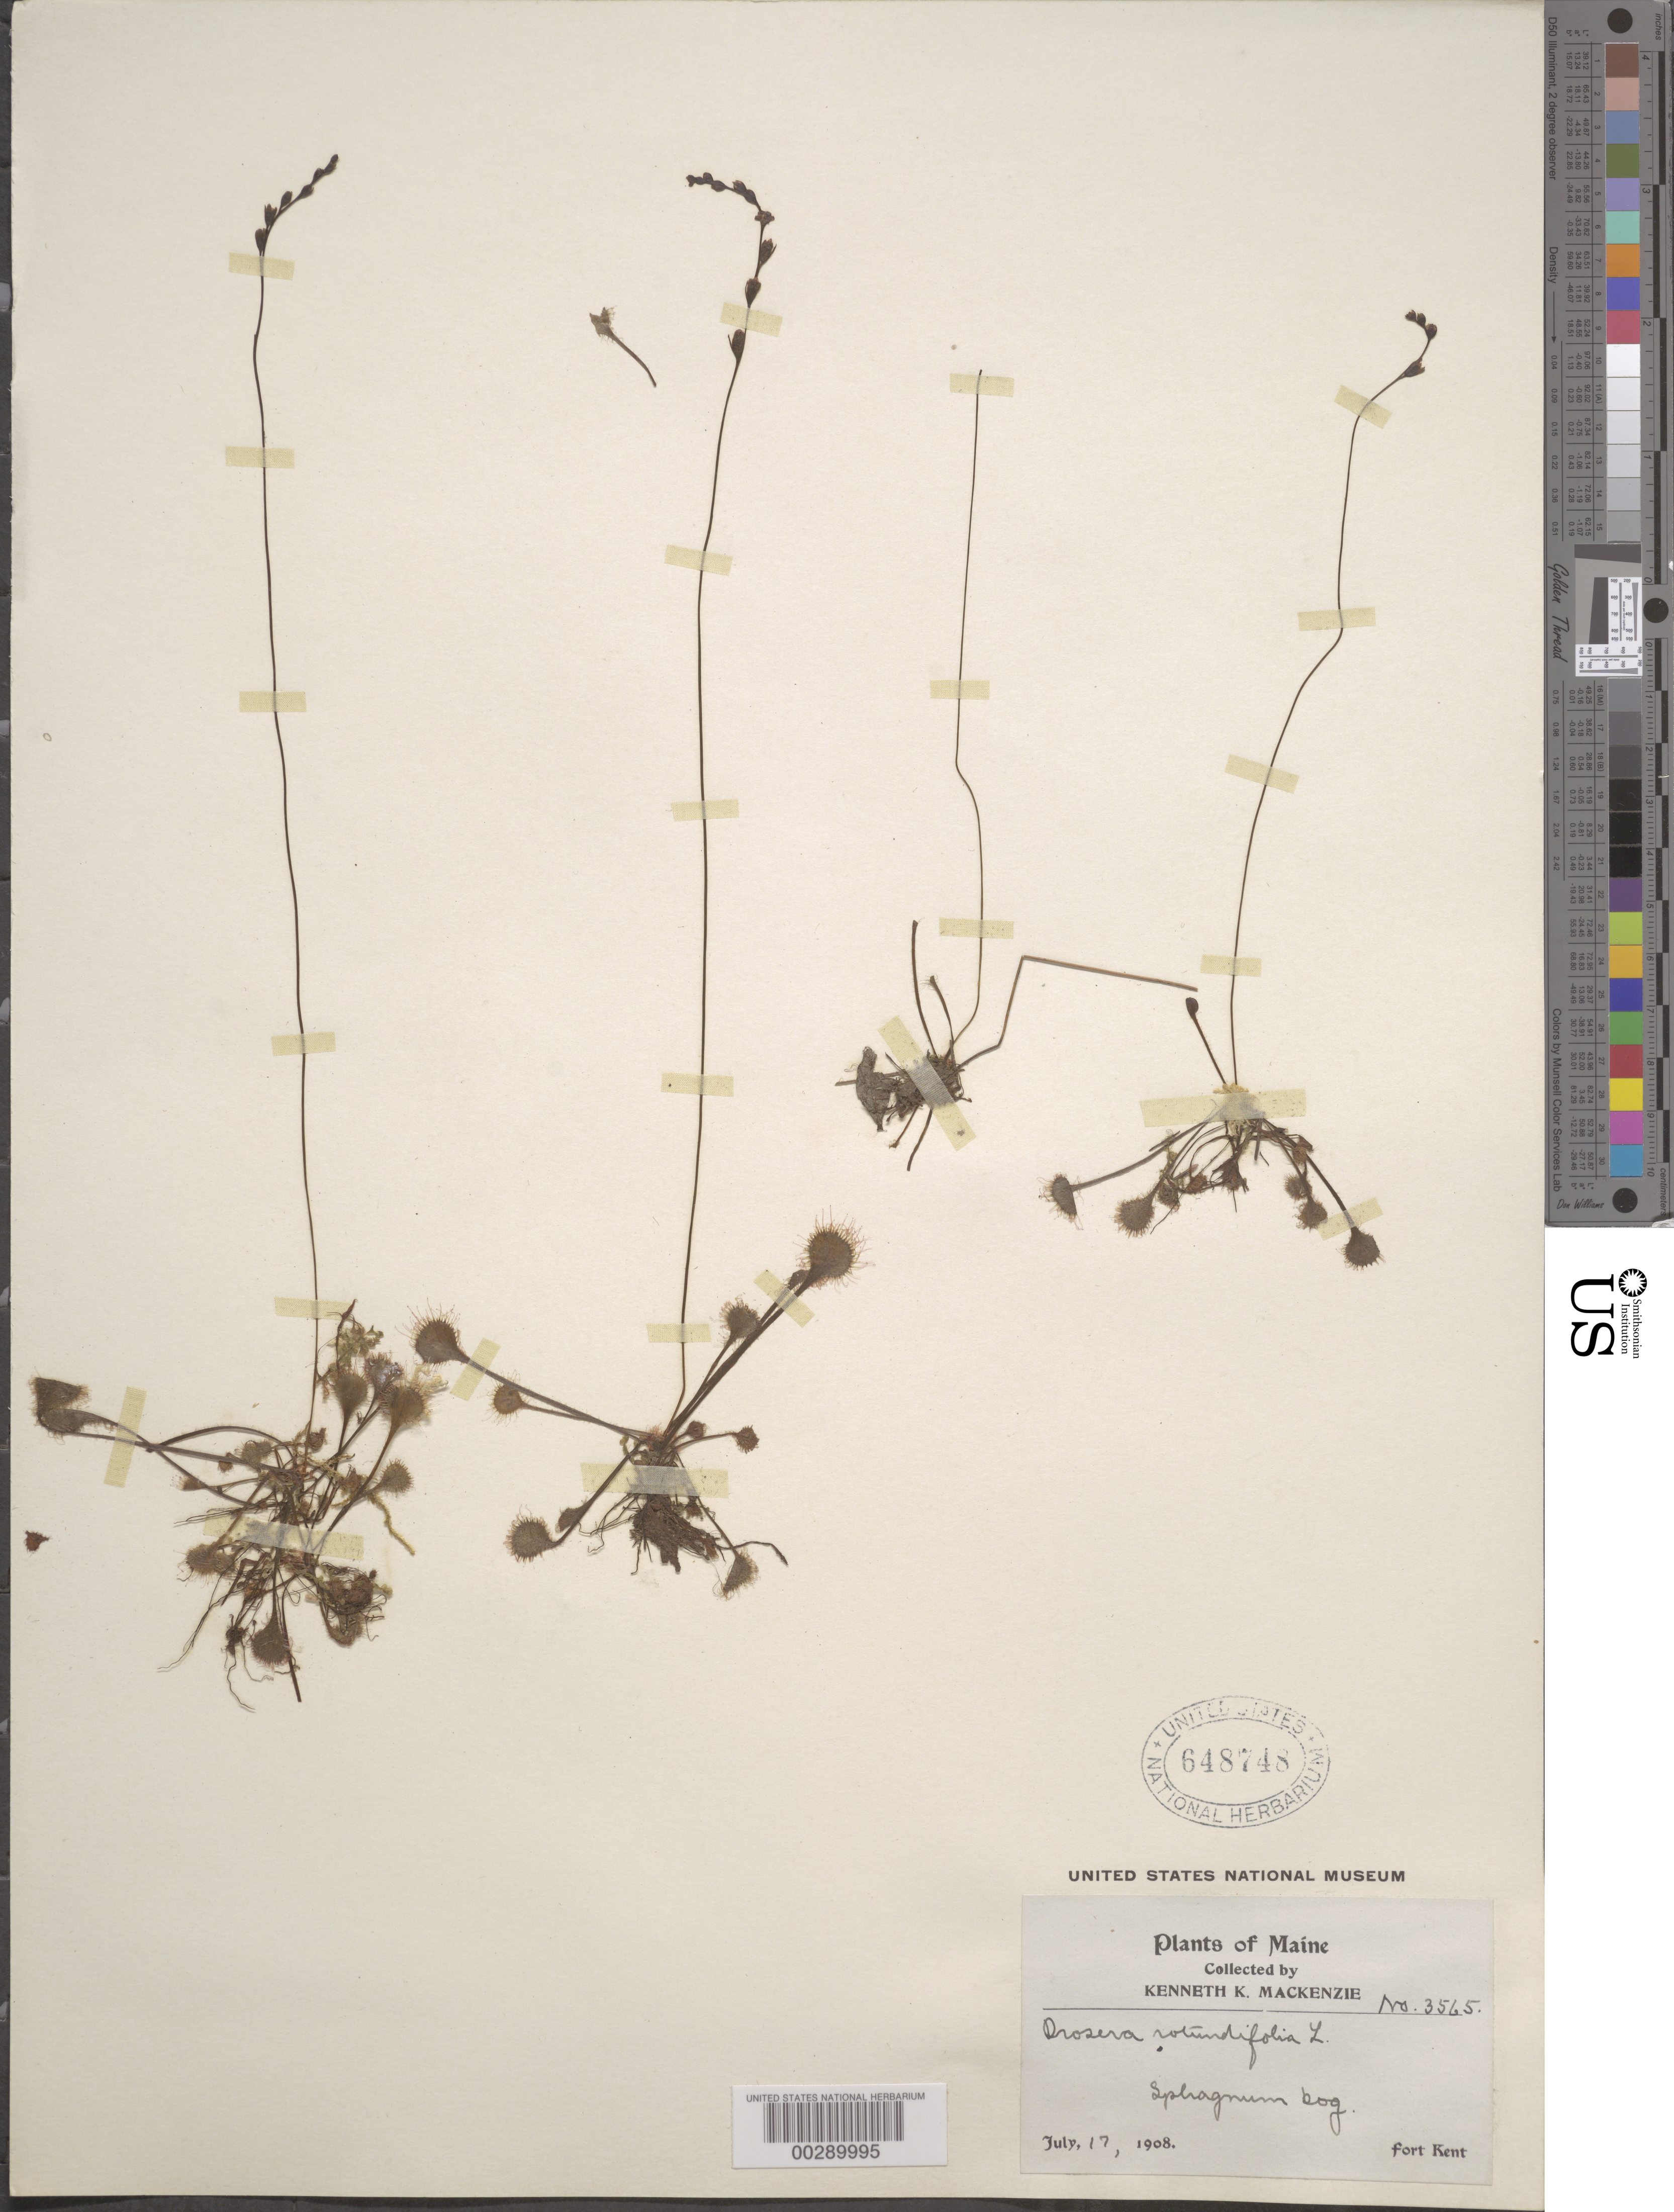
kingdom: Plantae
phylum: Tracheophyta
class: Magnoliopsida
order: Caryophyllales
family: Droseraceae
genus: Drosera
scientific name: Drosera rotundifolia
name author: L.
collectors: K. K. Mackenzie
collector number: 3565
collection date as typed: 17 Jul 1908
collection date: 1908-07-17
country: United States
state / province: Maine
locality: Fort kent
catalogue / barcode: US 648748